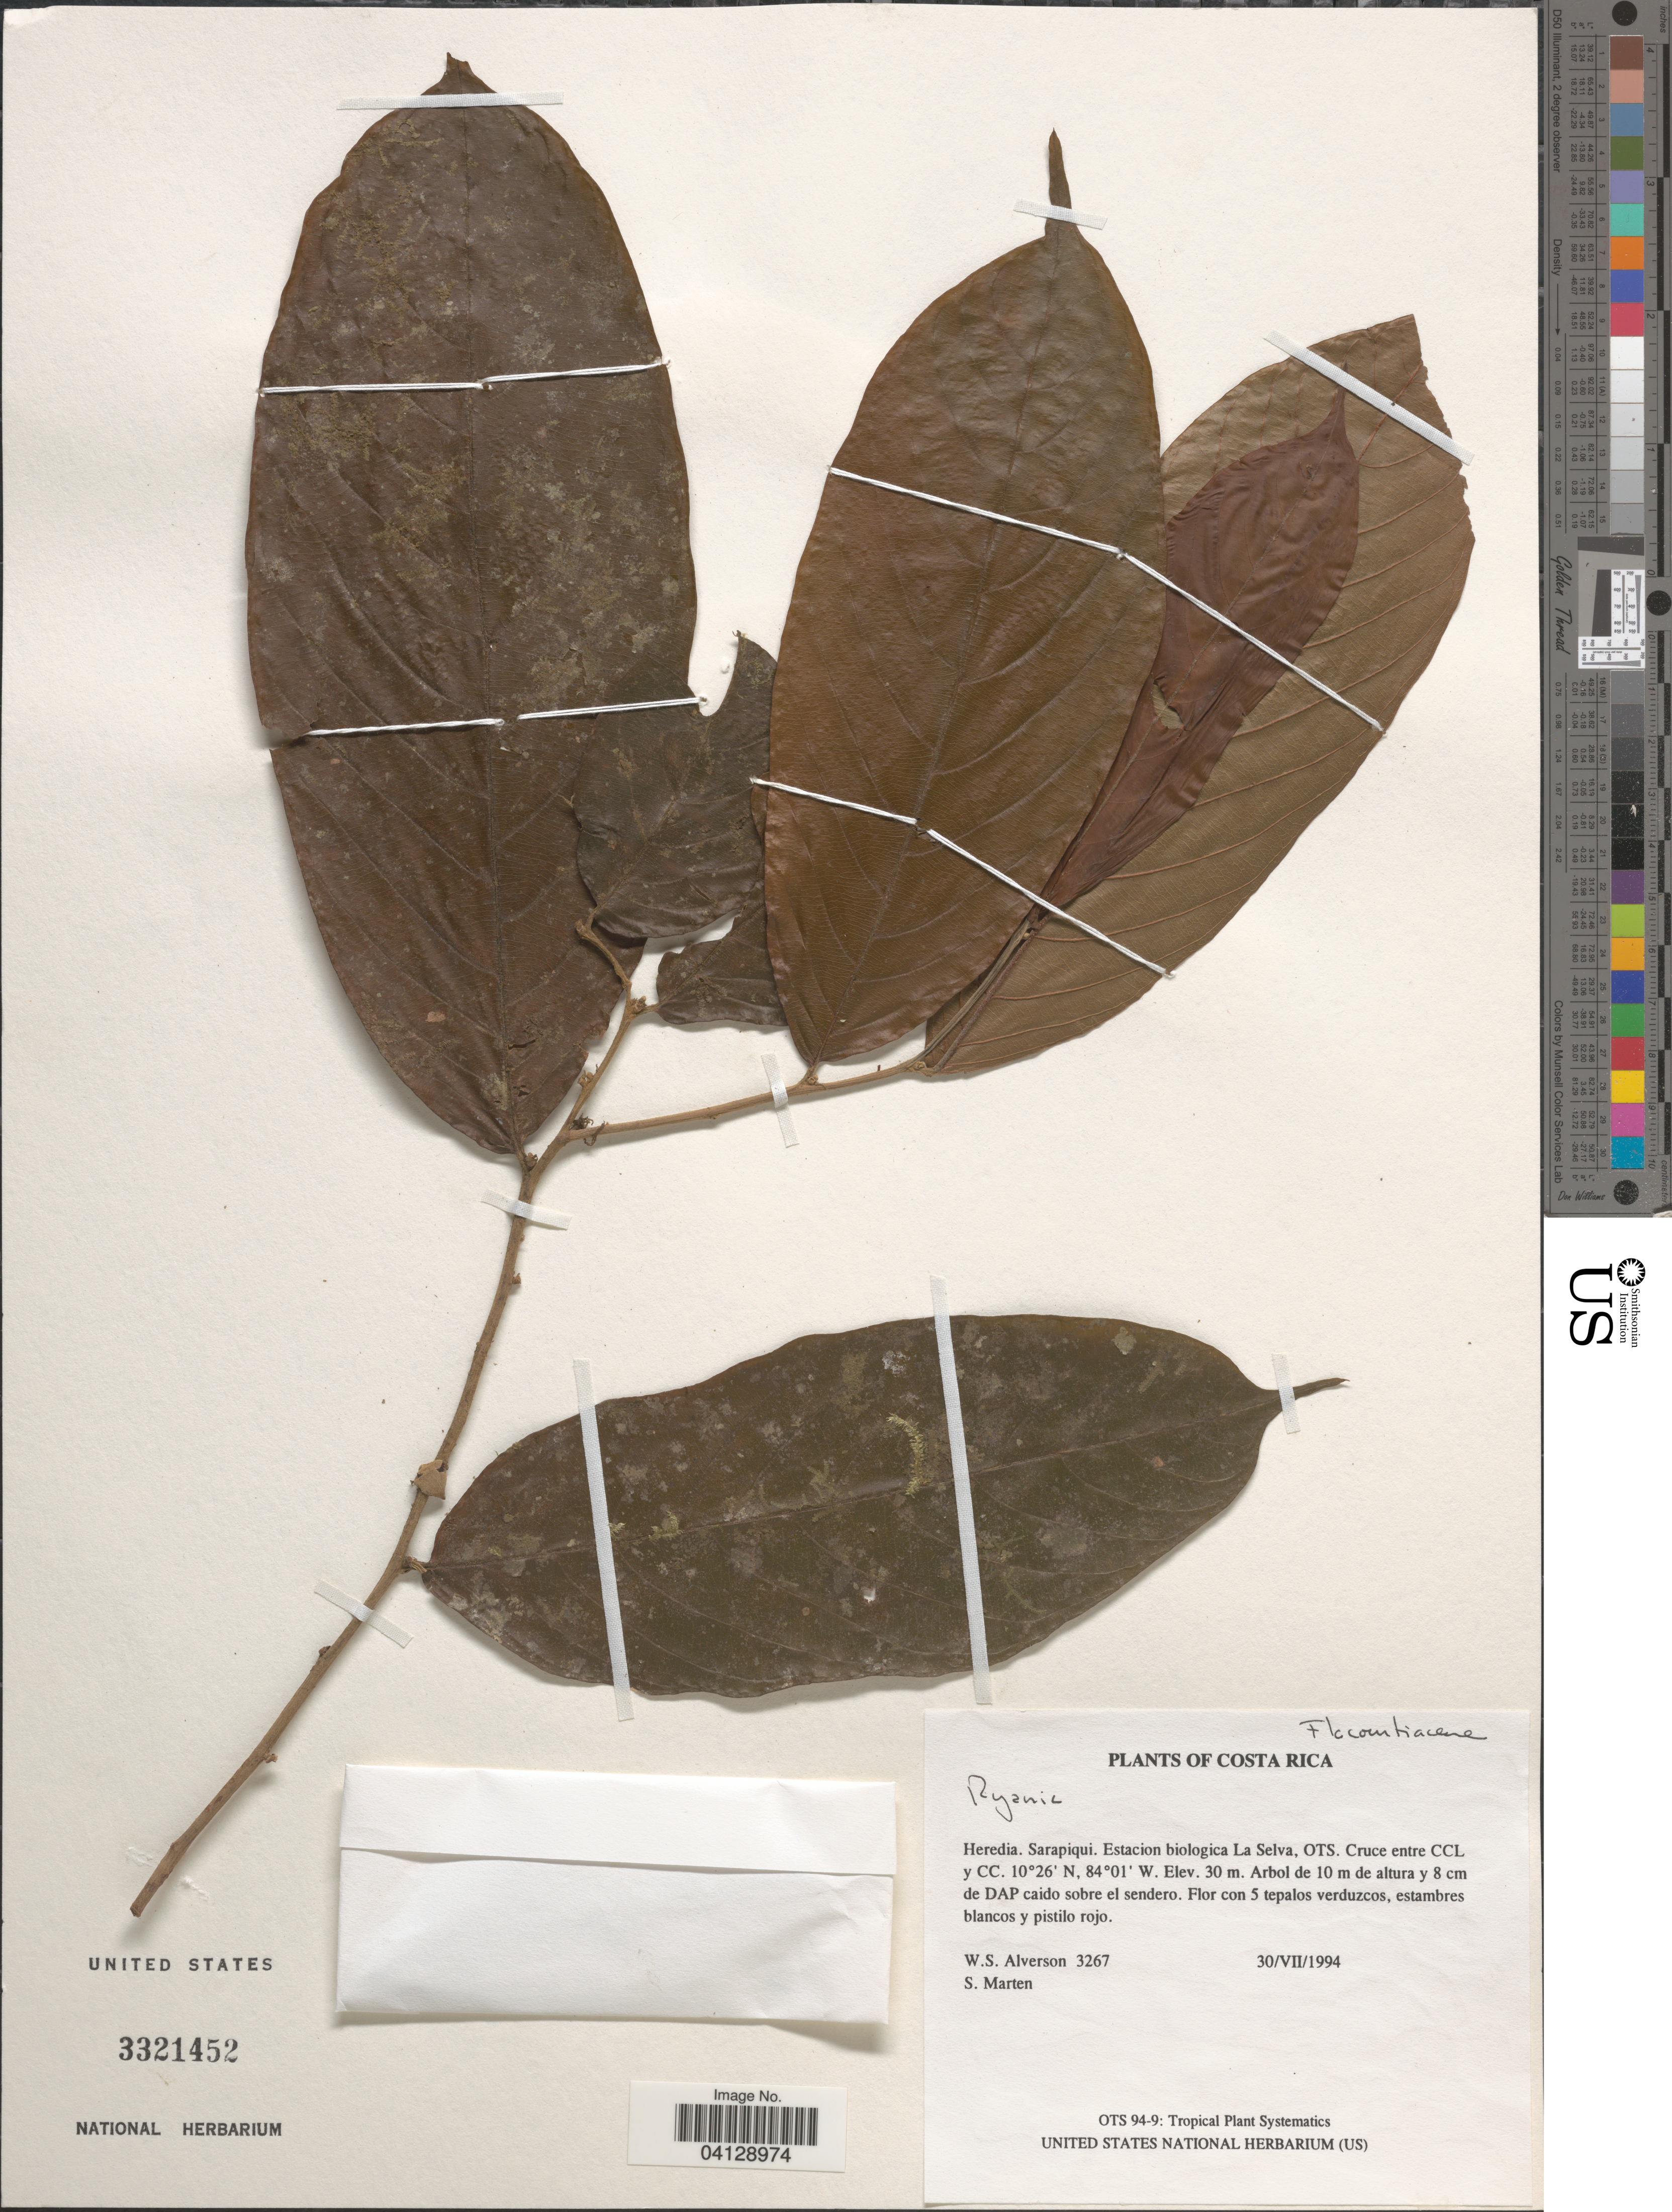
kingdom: Plantae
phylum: Tracheophyta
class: Magnoliopsida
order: Malpighiales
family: Salicaceae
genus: Ryania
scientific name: Ryania sp.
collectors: W. S. Alverson & S. Marten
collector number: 3267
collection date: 1994-07-30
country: Costa Rica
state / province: Heredia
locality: Sarapiqui. Estacion biologica La Selva, OTS. Cruce entre CCL y CC.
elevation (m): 30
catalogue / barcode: US 3321452